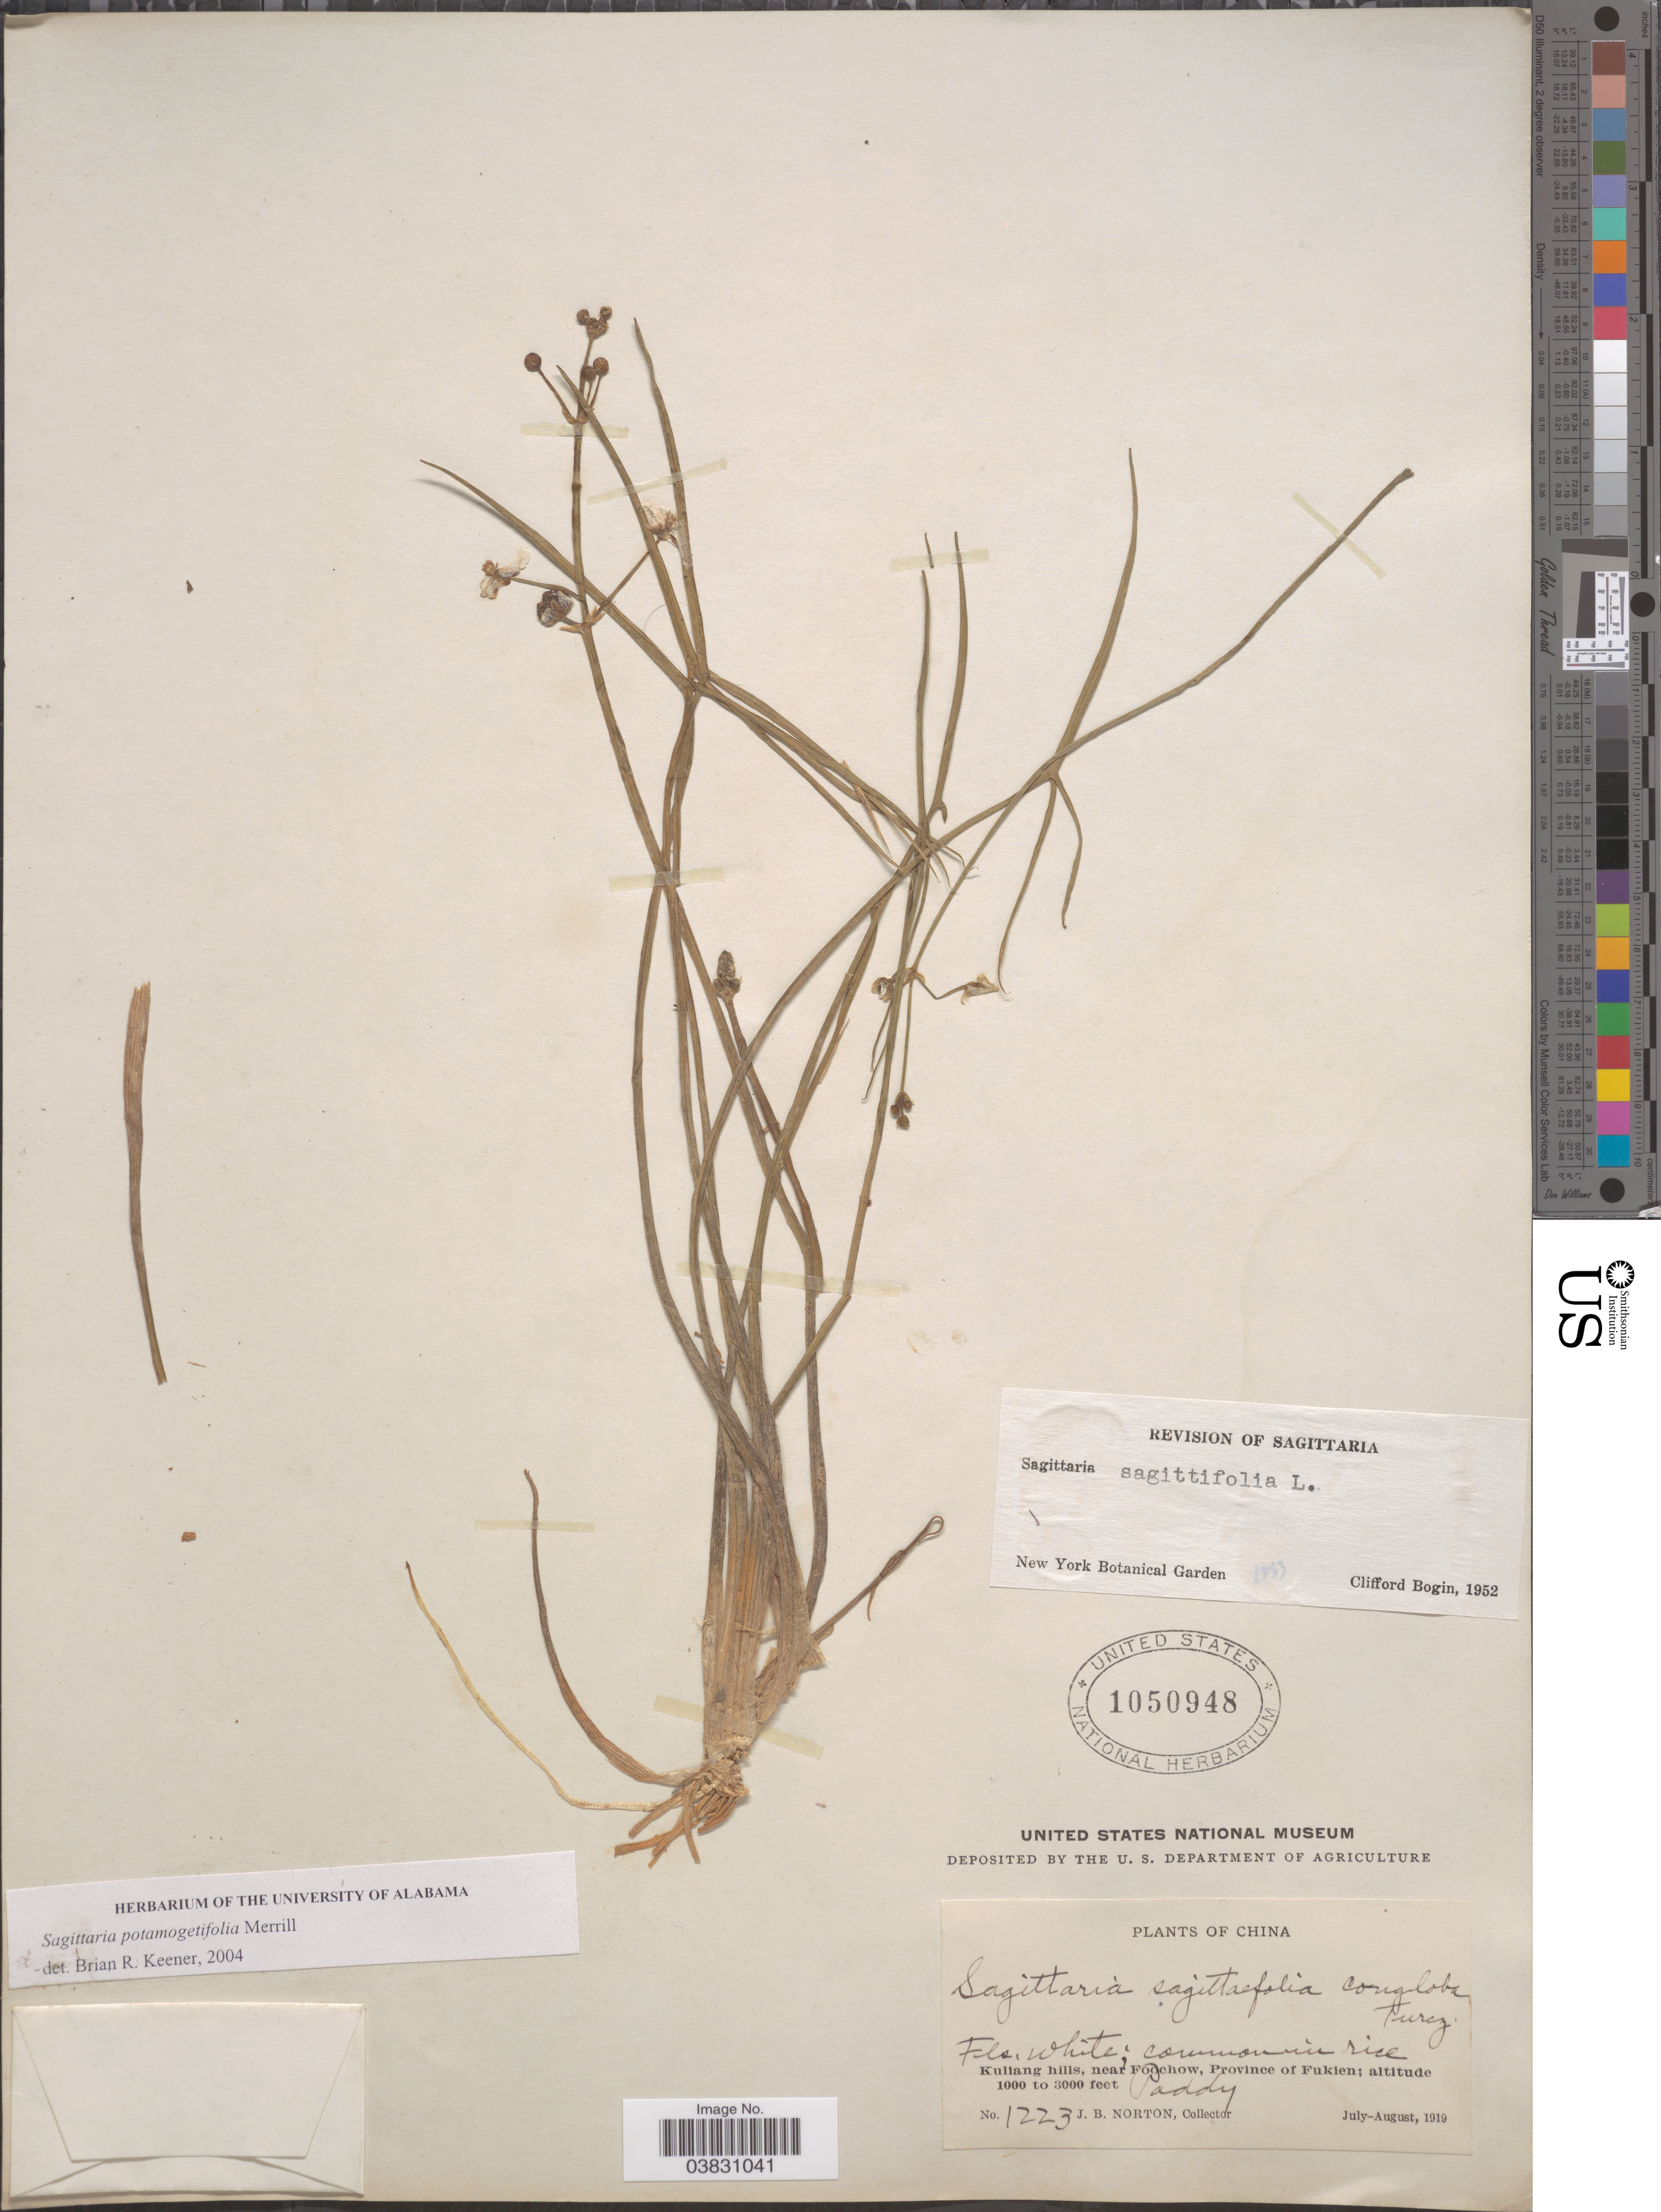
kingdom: Plantae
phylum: Tracheophyta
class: Liliopsida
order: Alismatales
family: Alismataceae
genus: Sagittaria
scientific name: Sagittaria potamogetifolia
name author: Merr.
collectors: J. B. Norton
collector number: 1223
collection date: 1919-07/1919-08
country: China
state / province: Fujian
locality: Kuliang hills, near Foochow, Province of Fukien.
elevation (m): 305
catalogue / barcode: US 1050948